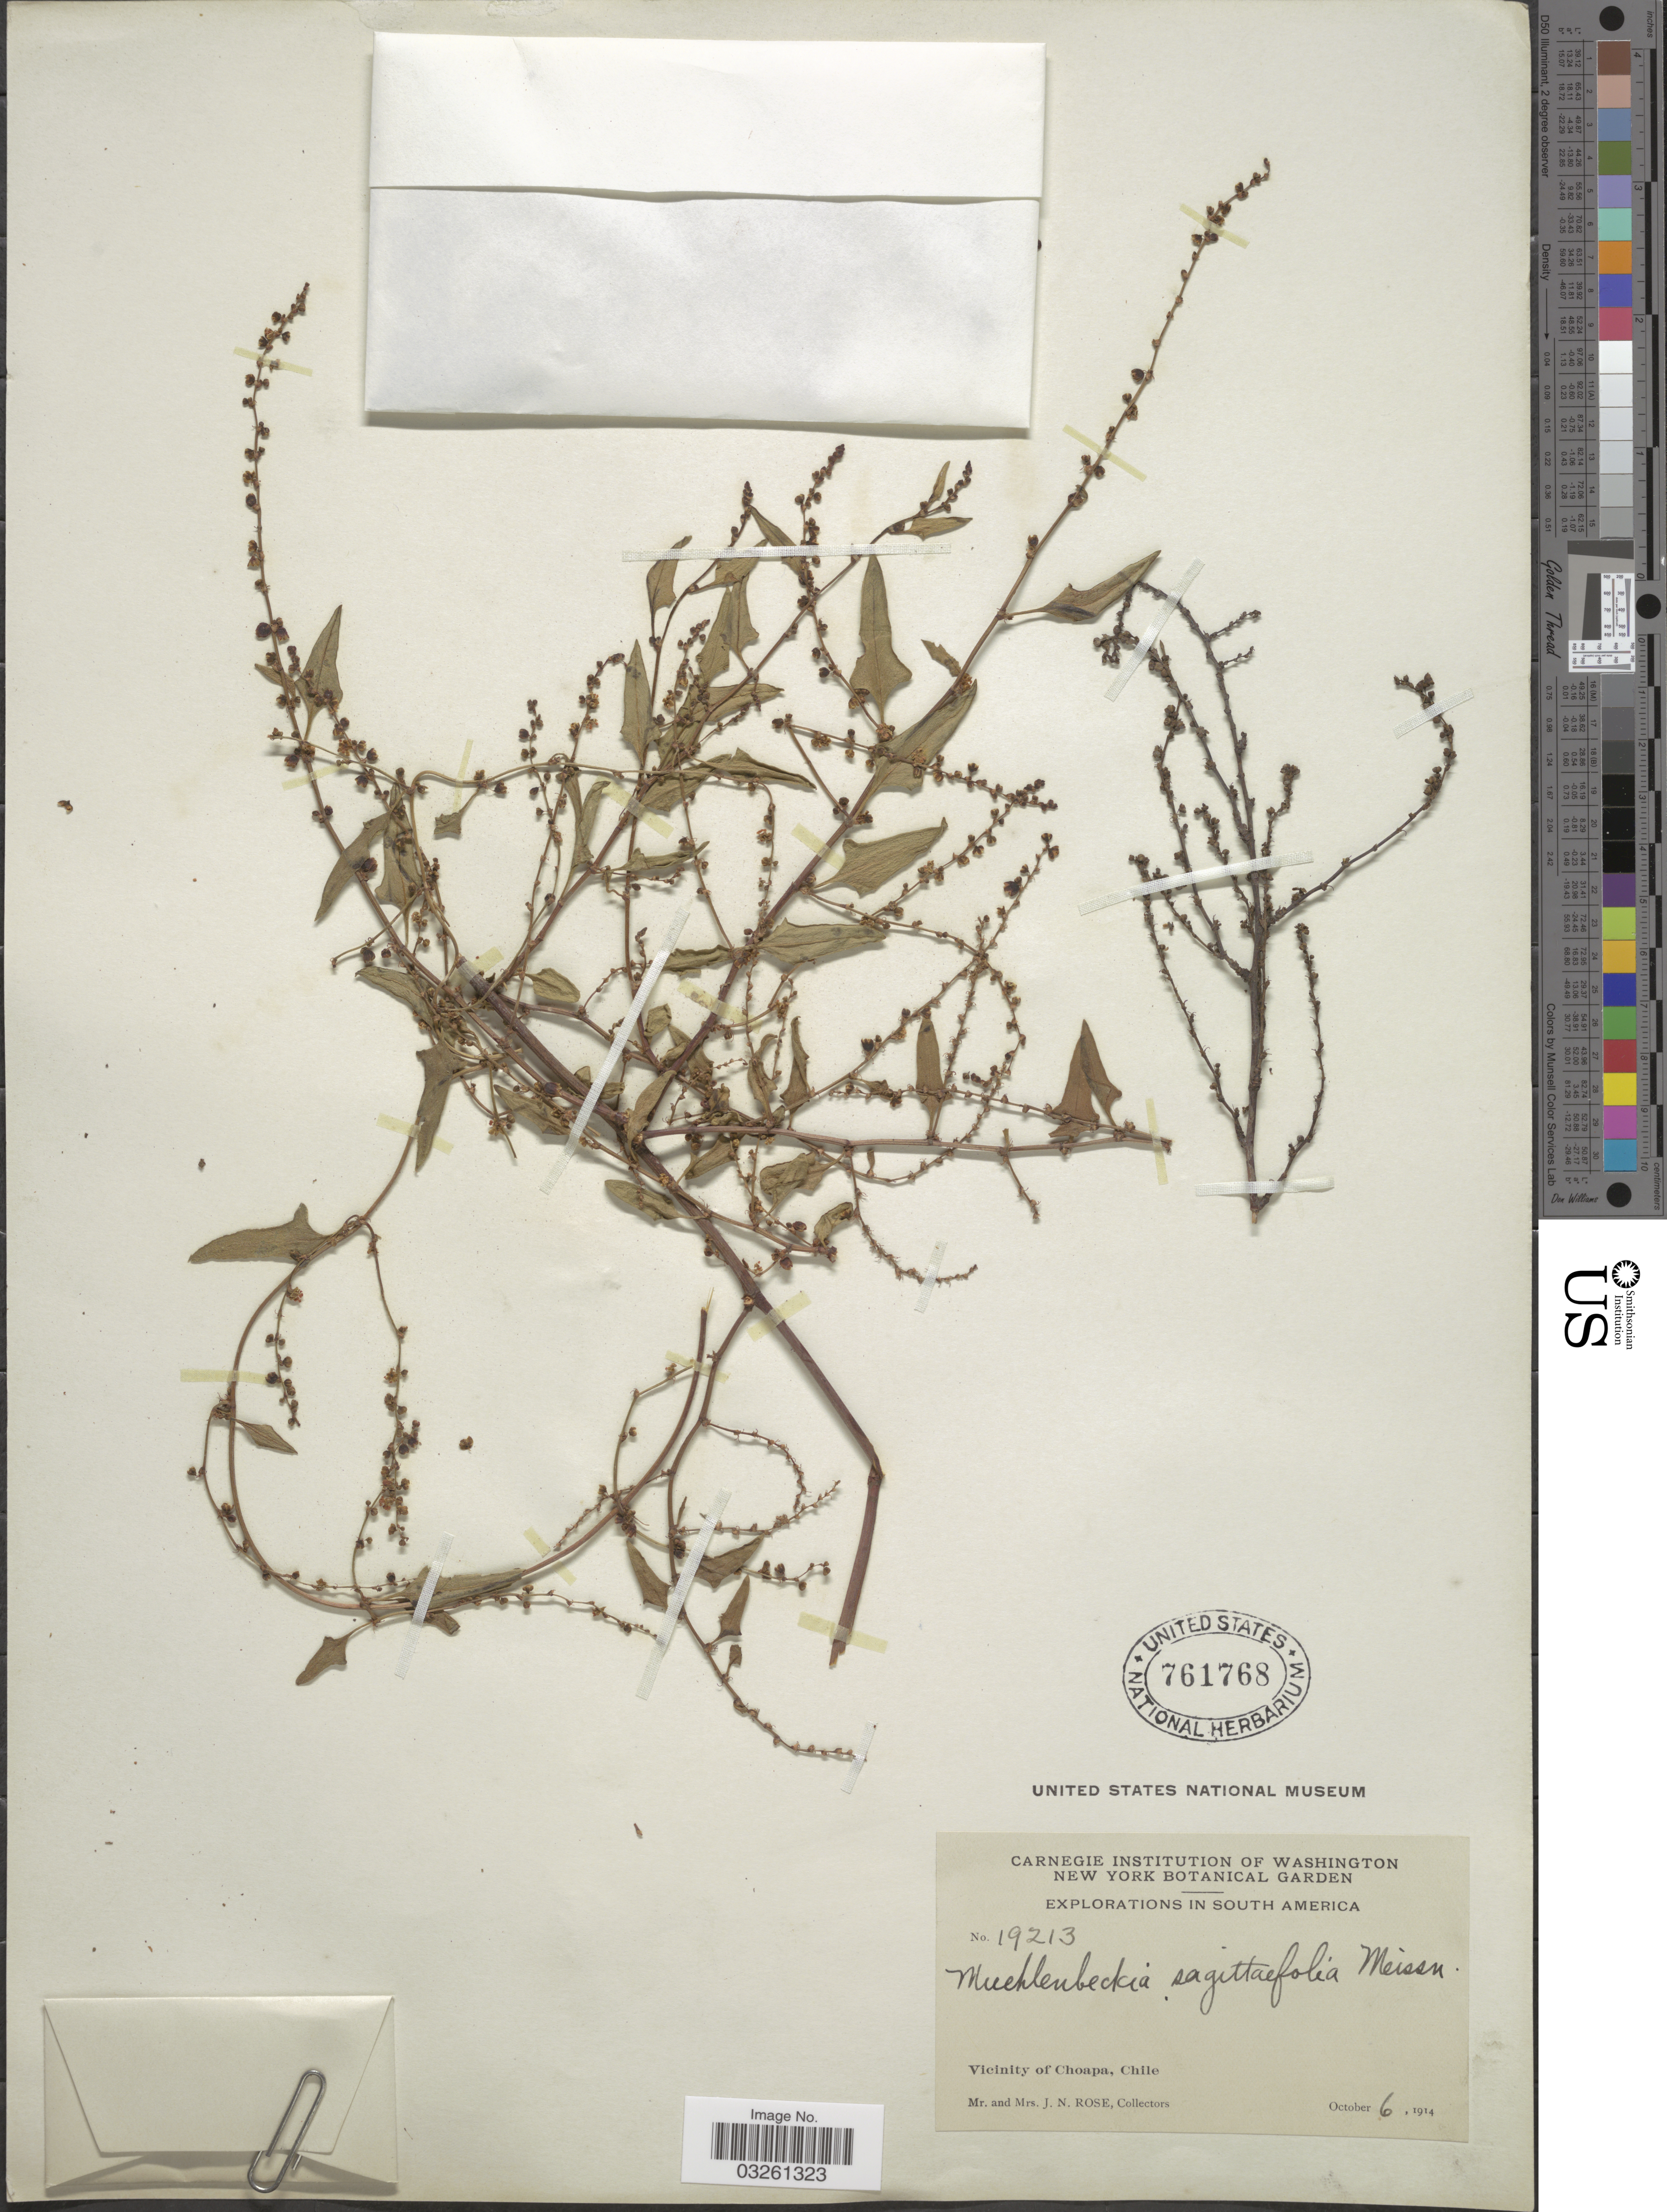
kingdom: Plantae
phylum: Tracheophyta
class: Magnoliopsida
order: Caryophyllales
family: Polygonaceae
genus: Muehlenbeckia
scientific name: Muehlenbeckia hastulata var. hastulata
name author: (Sm.) I.M. Johnst.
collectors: J. N. Rose & L. B. Rose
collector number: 19213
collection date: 1914-10-06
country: Chile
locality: Vicinity of Choapa.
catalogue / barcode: US 761768